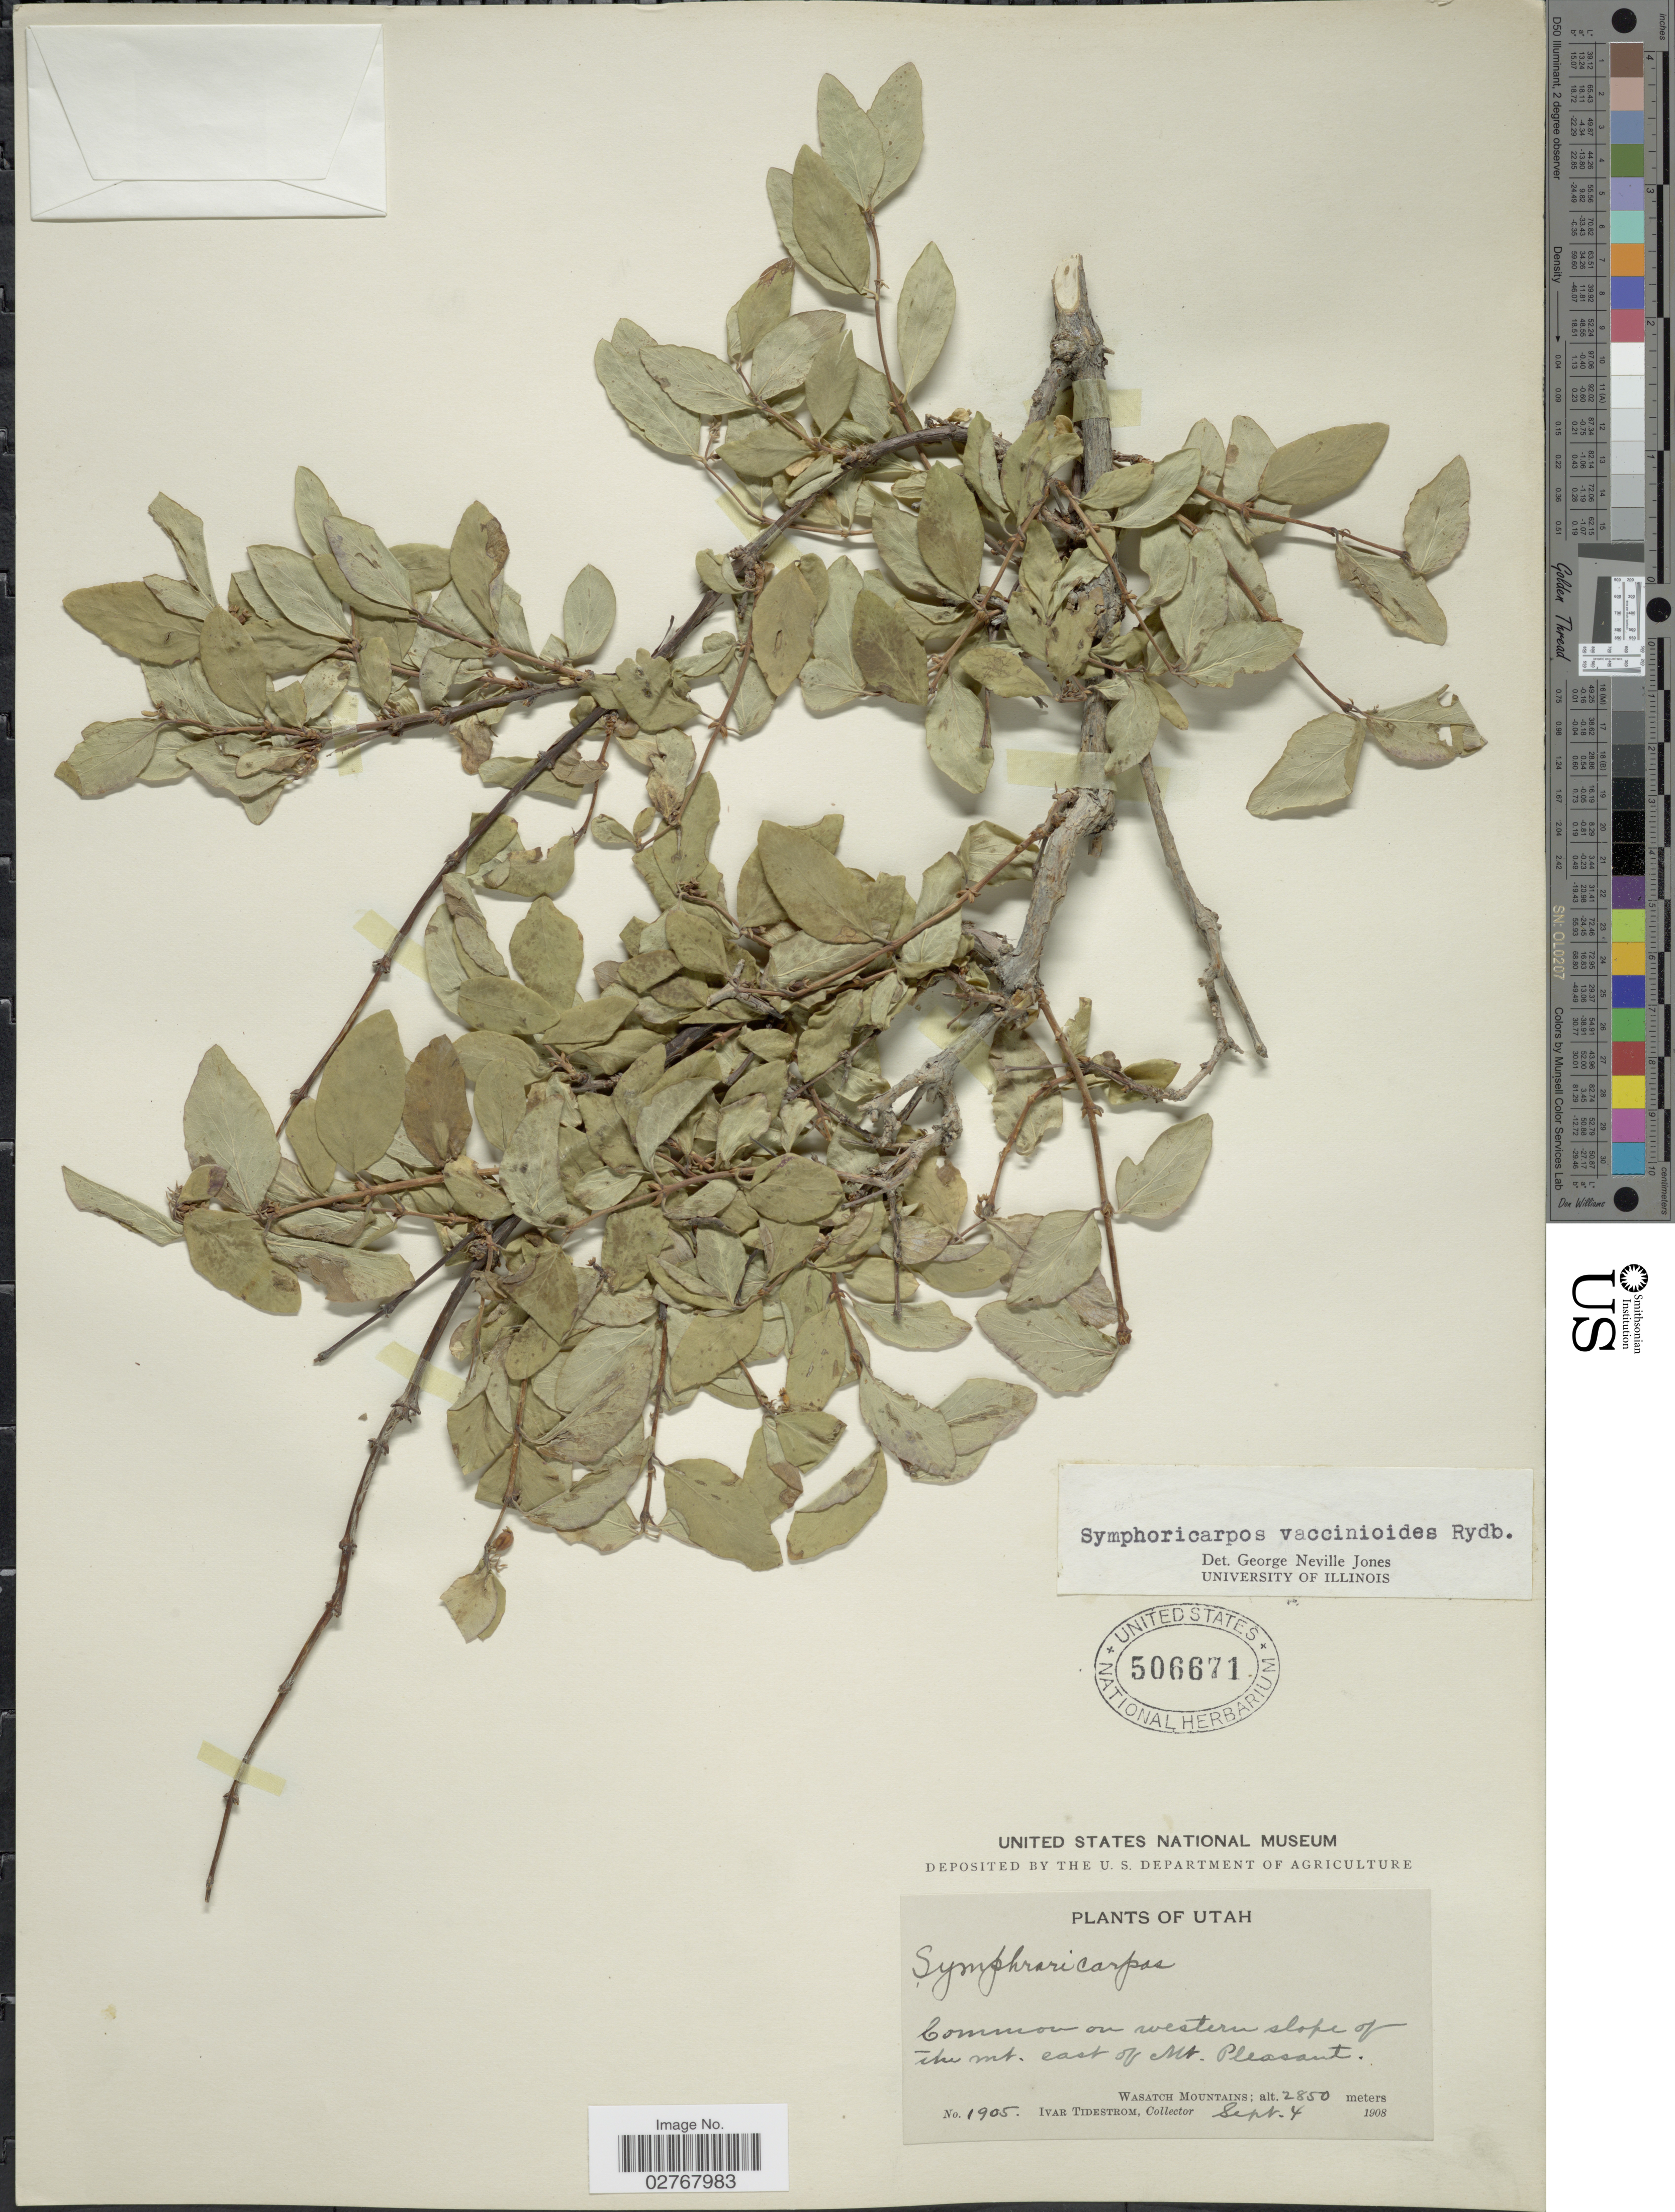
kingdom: Plantae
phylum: Tracheophyta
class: Magnoliopsida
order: Dipsacales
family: Caprifoliaceae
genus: Symphoricarpos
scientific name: Symphoricarpos vaccinioides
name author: Rydb.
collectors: I. F. Tidestrom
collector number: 1905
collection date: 1908-09-04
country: United States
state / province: Utah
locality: Common on western slope of the mt. east of Mt. Pleasant, Wasatch Mountains.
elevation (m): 2850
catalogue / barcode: US 506671